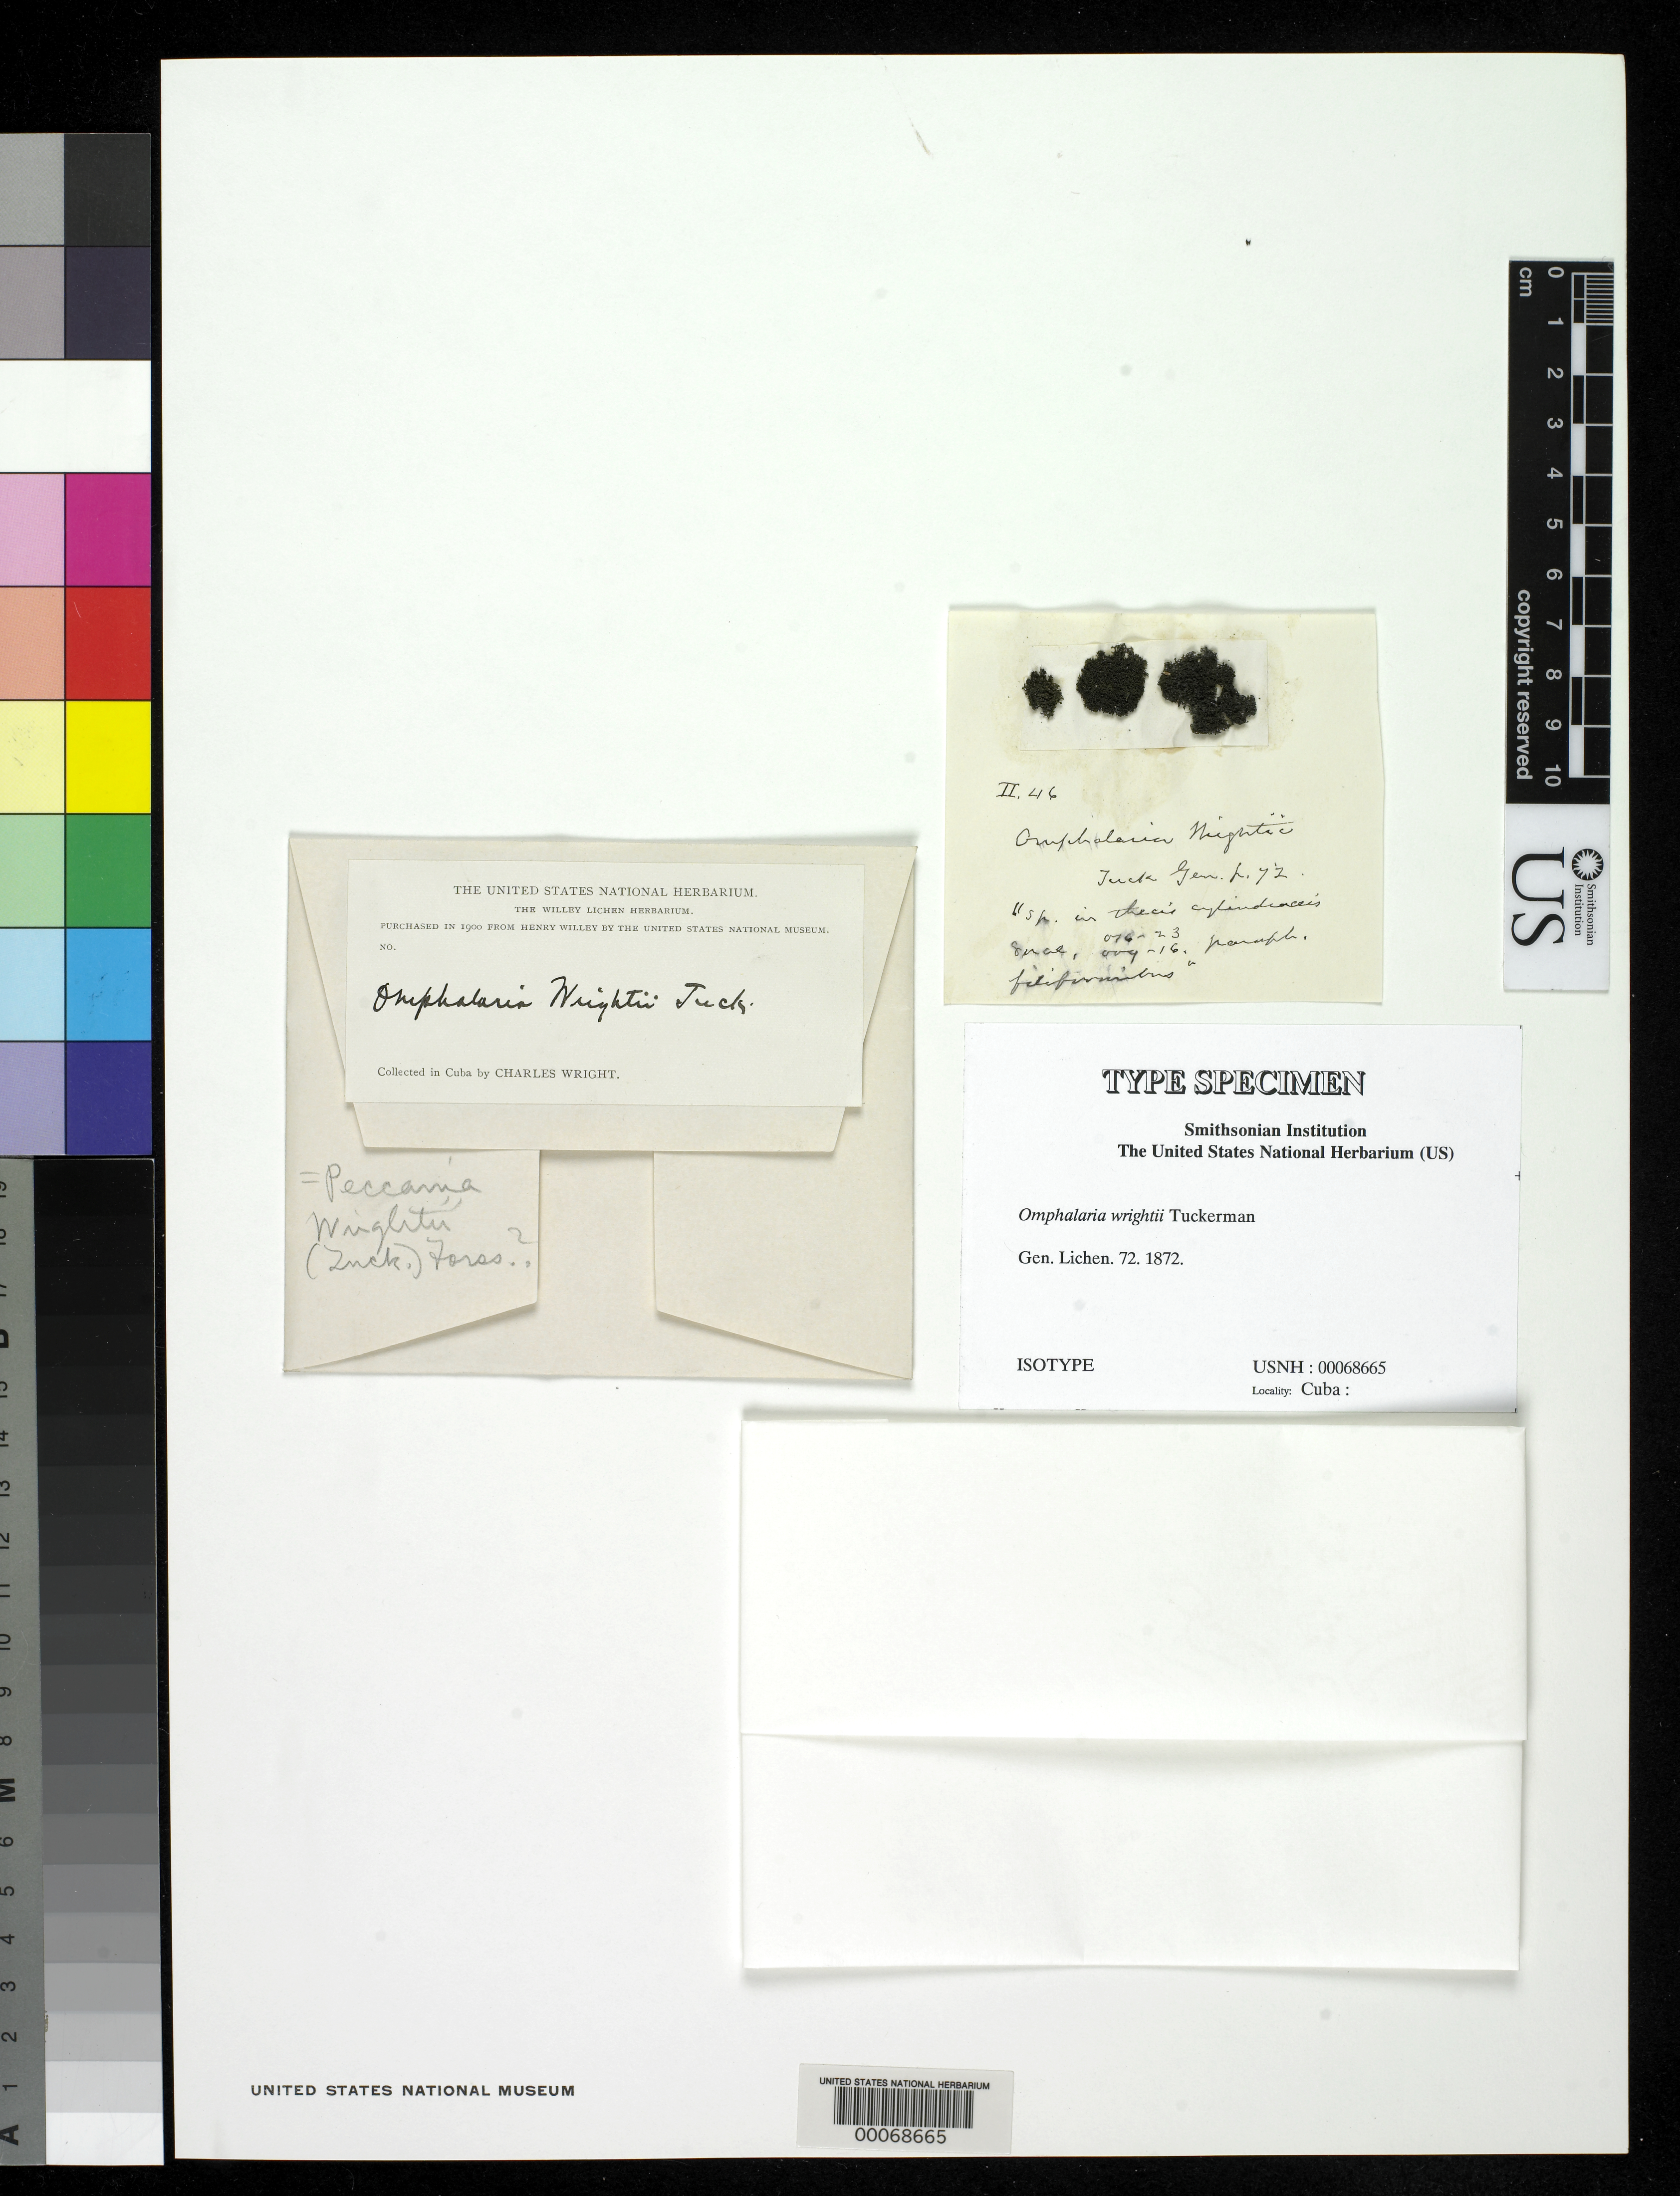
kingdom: Fungi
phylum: Ascomycota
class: Lichinomycetes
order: Lichinales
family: Lichinaceae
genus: Omphalaria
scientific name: Omphalaria wrightii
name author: Tuck.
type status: Isotype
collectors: C. Wright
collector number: Ii,46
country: Cuba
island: Greater Antilles